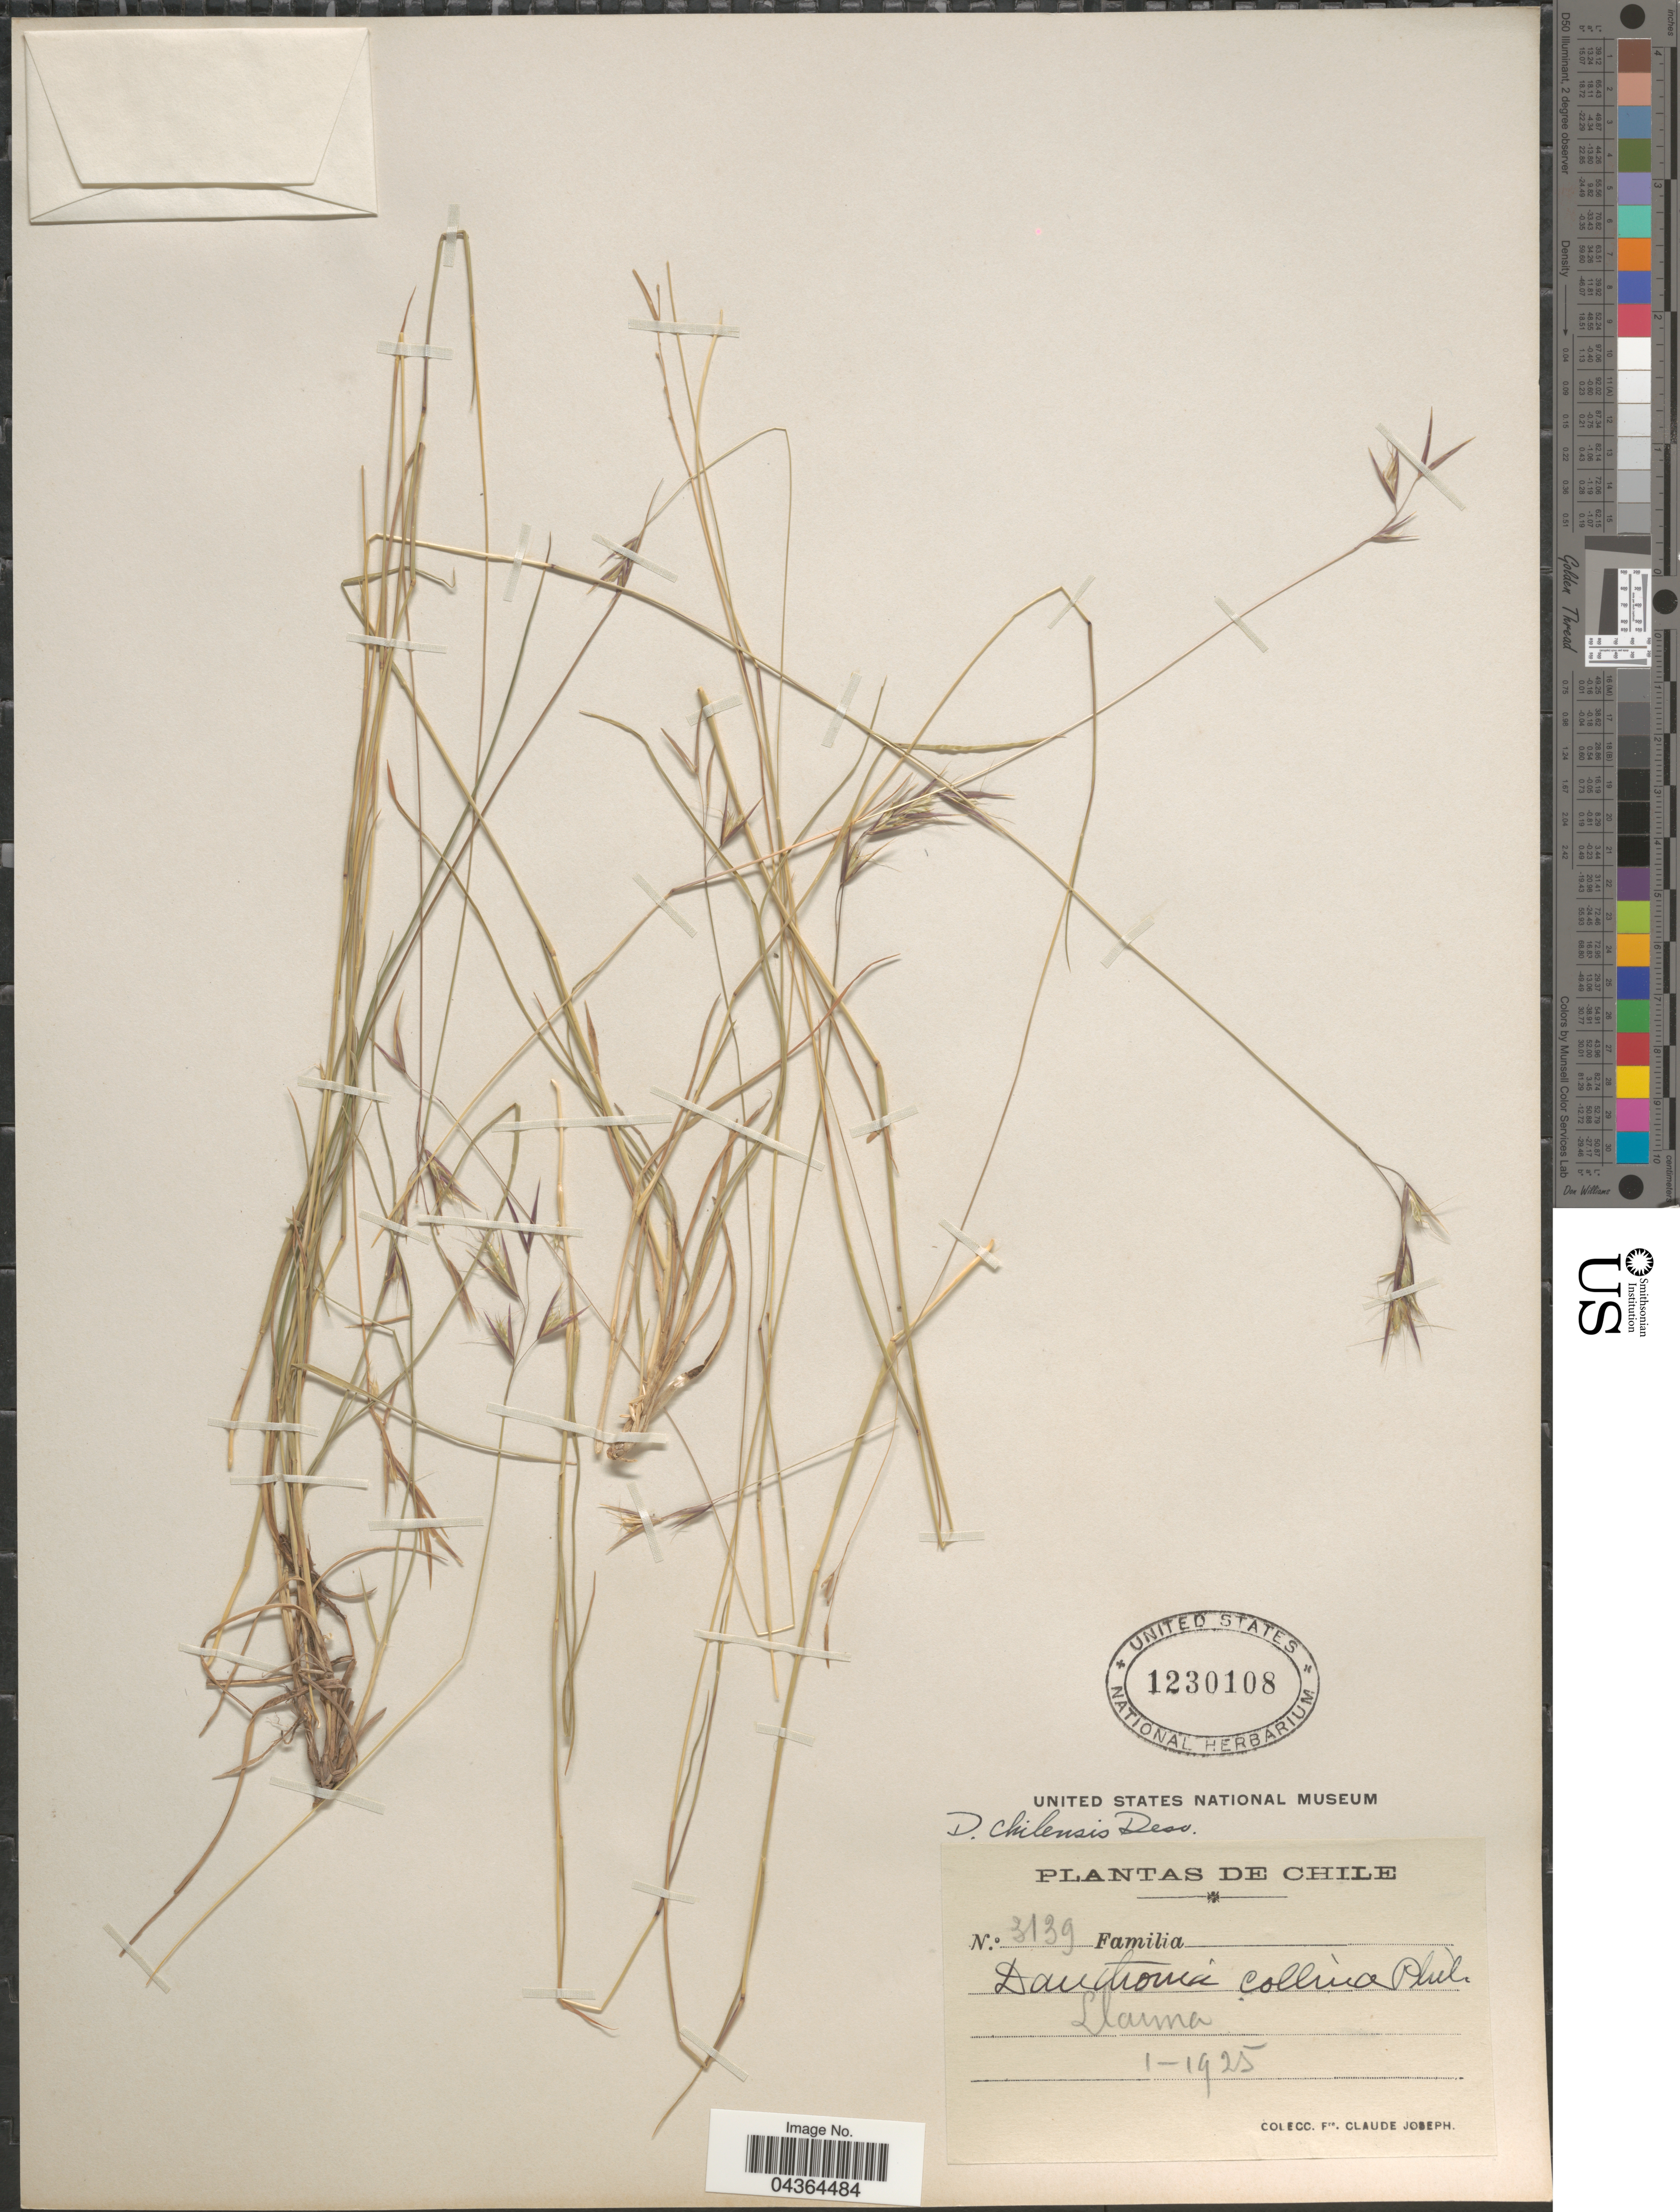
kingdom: Plantae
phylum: Tracheophyta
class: Liliopsida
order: Poales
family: Poaceae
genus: Danthonia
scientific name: Danthonia chilensis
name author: É. Desv.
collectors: Bro. Claude-Joseph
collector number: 3139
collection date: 1925-01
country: Chile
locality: Llama.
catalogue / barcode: US 1230108